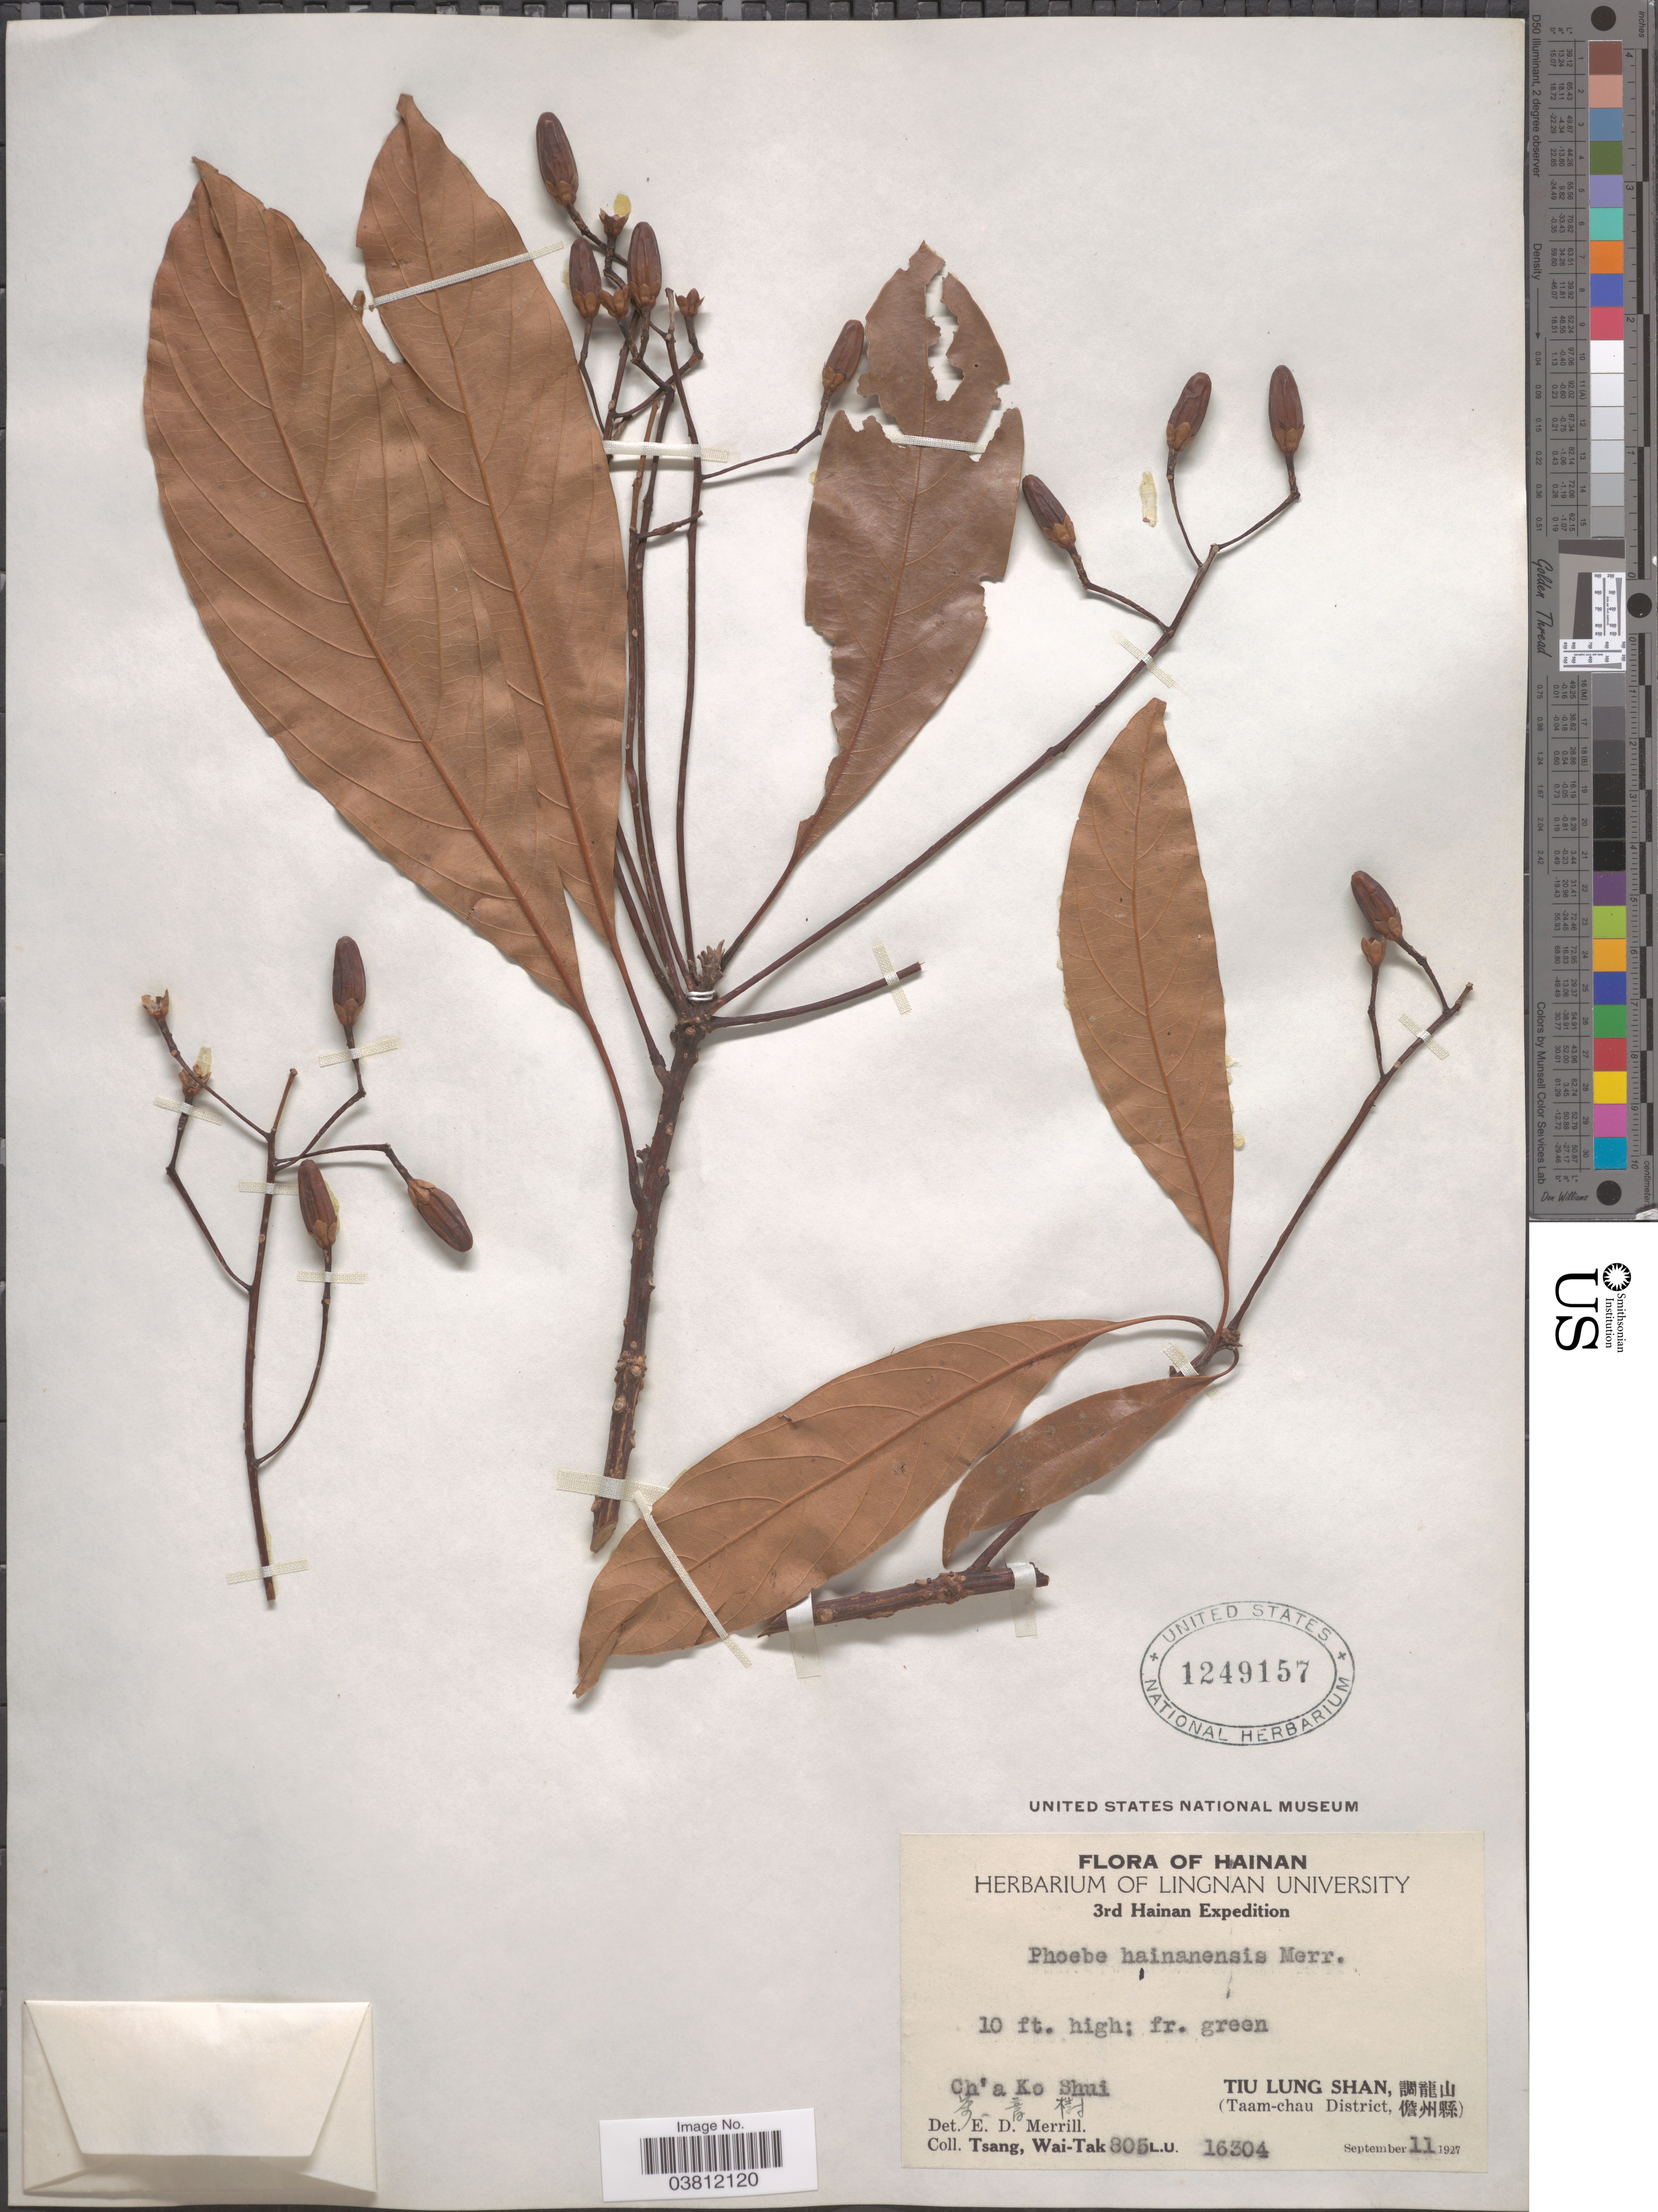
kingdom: Plantae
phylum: Tracheophyta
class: Magnoliopsida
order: Laurales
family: Lauraceae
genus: Phoebe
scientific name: Phoebe hainanensis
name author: Merr.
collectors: W. T. Tsang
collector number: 805L.U.16304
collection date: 1927-09-11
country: China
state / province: Hainan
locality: Ch'a Ko Shui X. Tui Lung Shan, X. (Taam-chau District, X).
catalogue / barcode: US 1249157